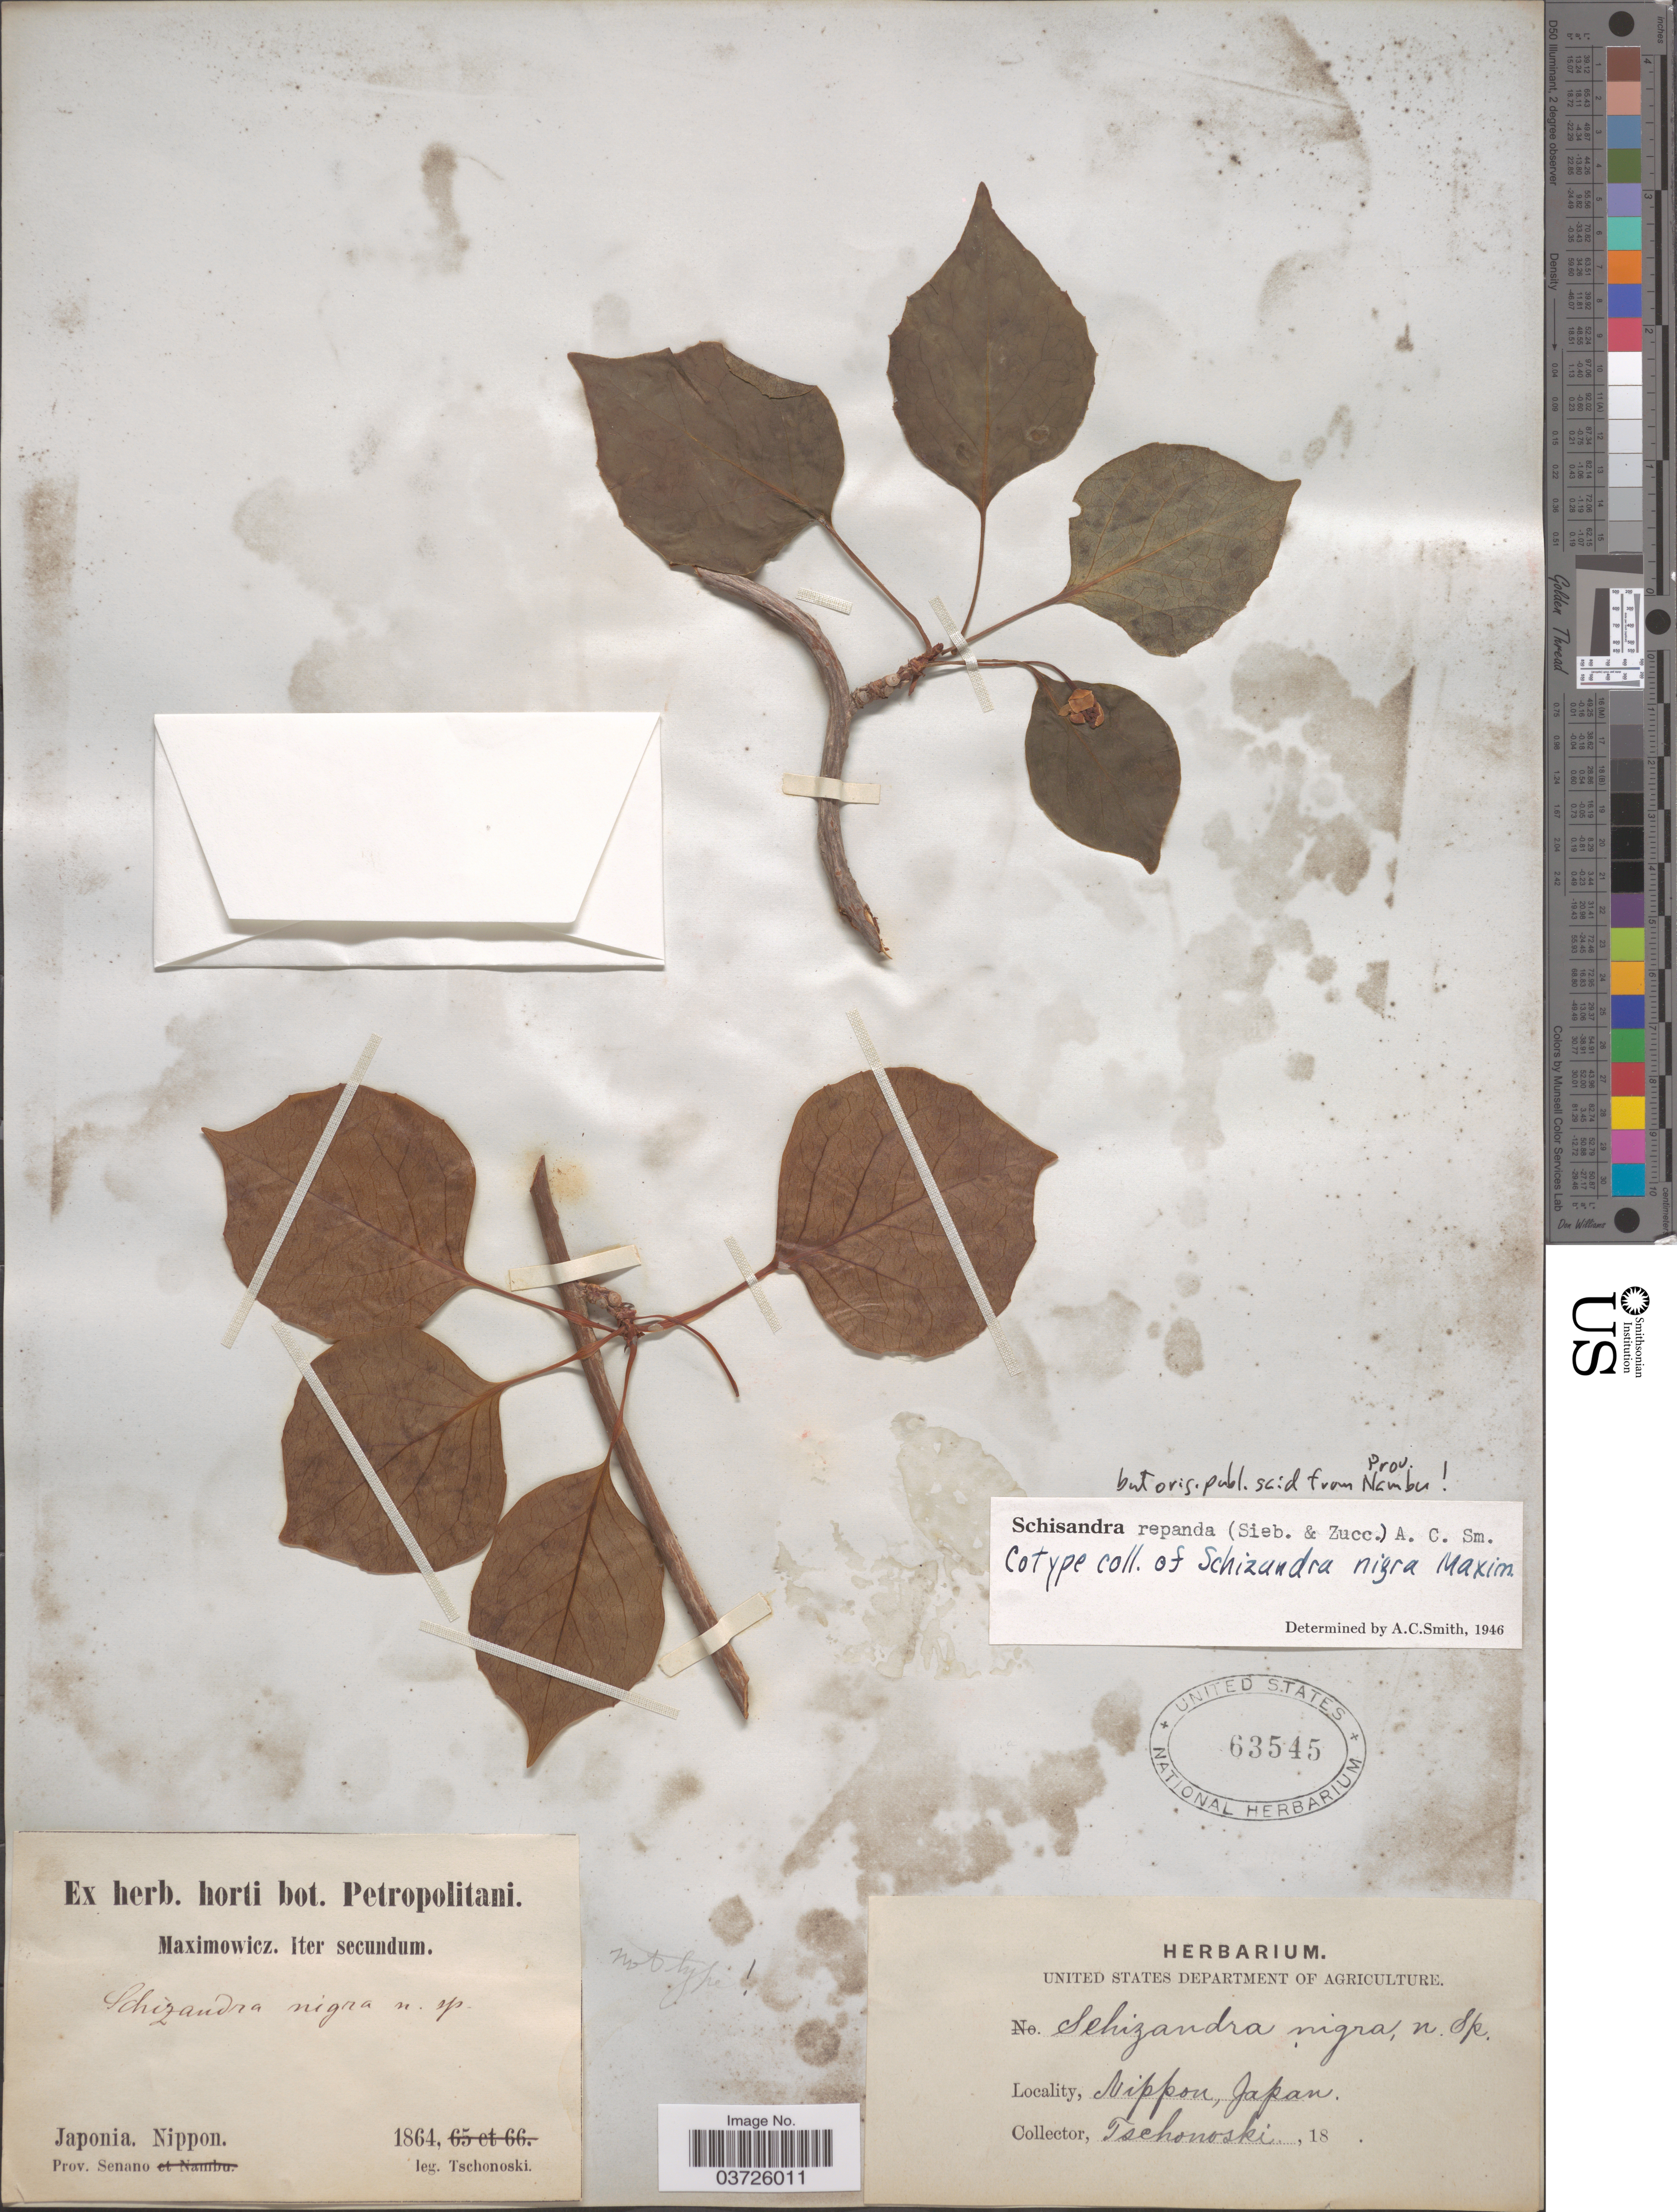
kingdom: Plantae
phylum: Tracheophyta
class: Magnoliopsida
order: Austrobaileyales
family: Schisandraceae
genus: Schisandra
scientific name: Schisandra repanda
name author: (Siebold & Zucc.) Radlk.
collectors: -. Tschonoski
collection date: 1864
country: Japan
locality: Nippon. Prov. Senano.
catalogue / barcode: US 63545